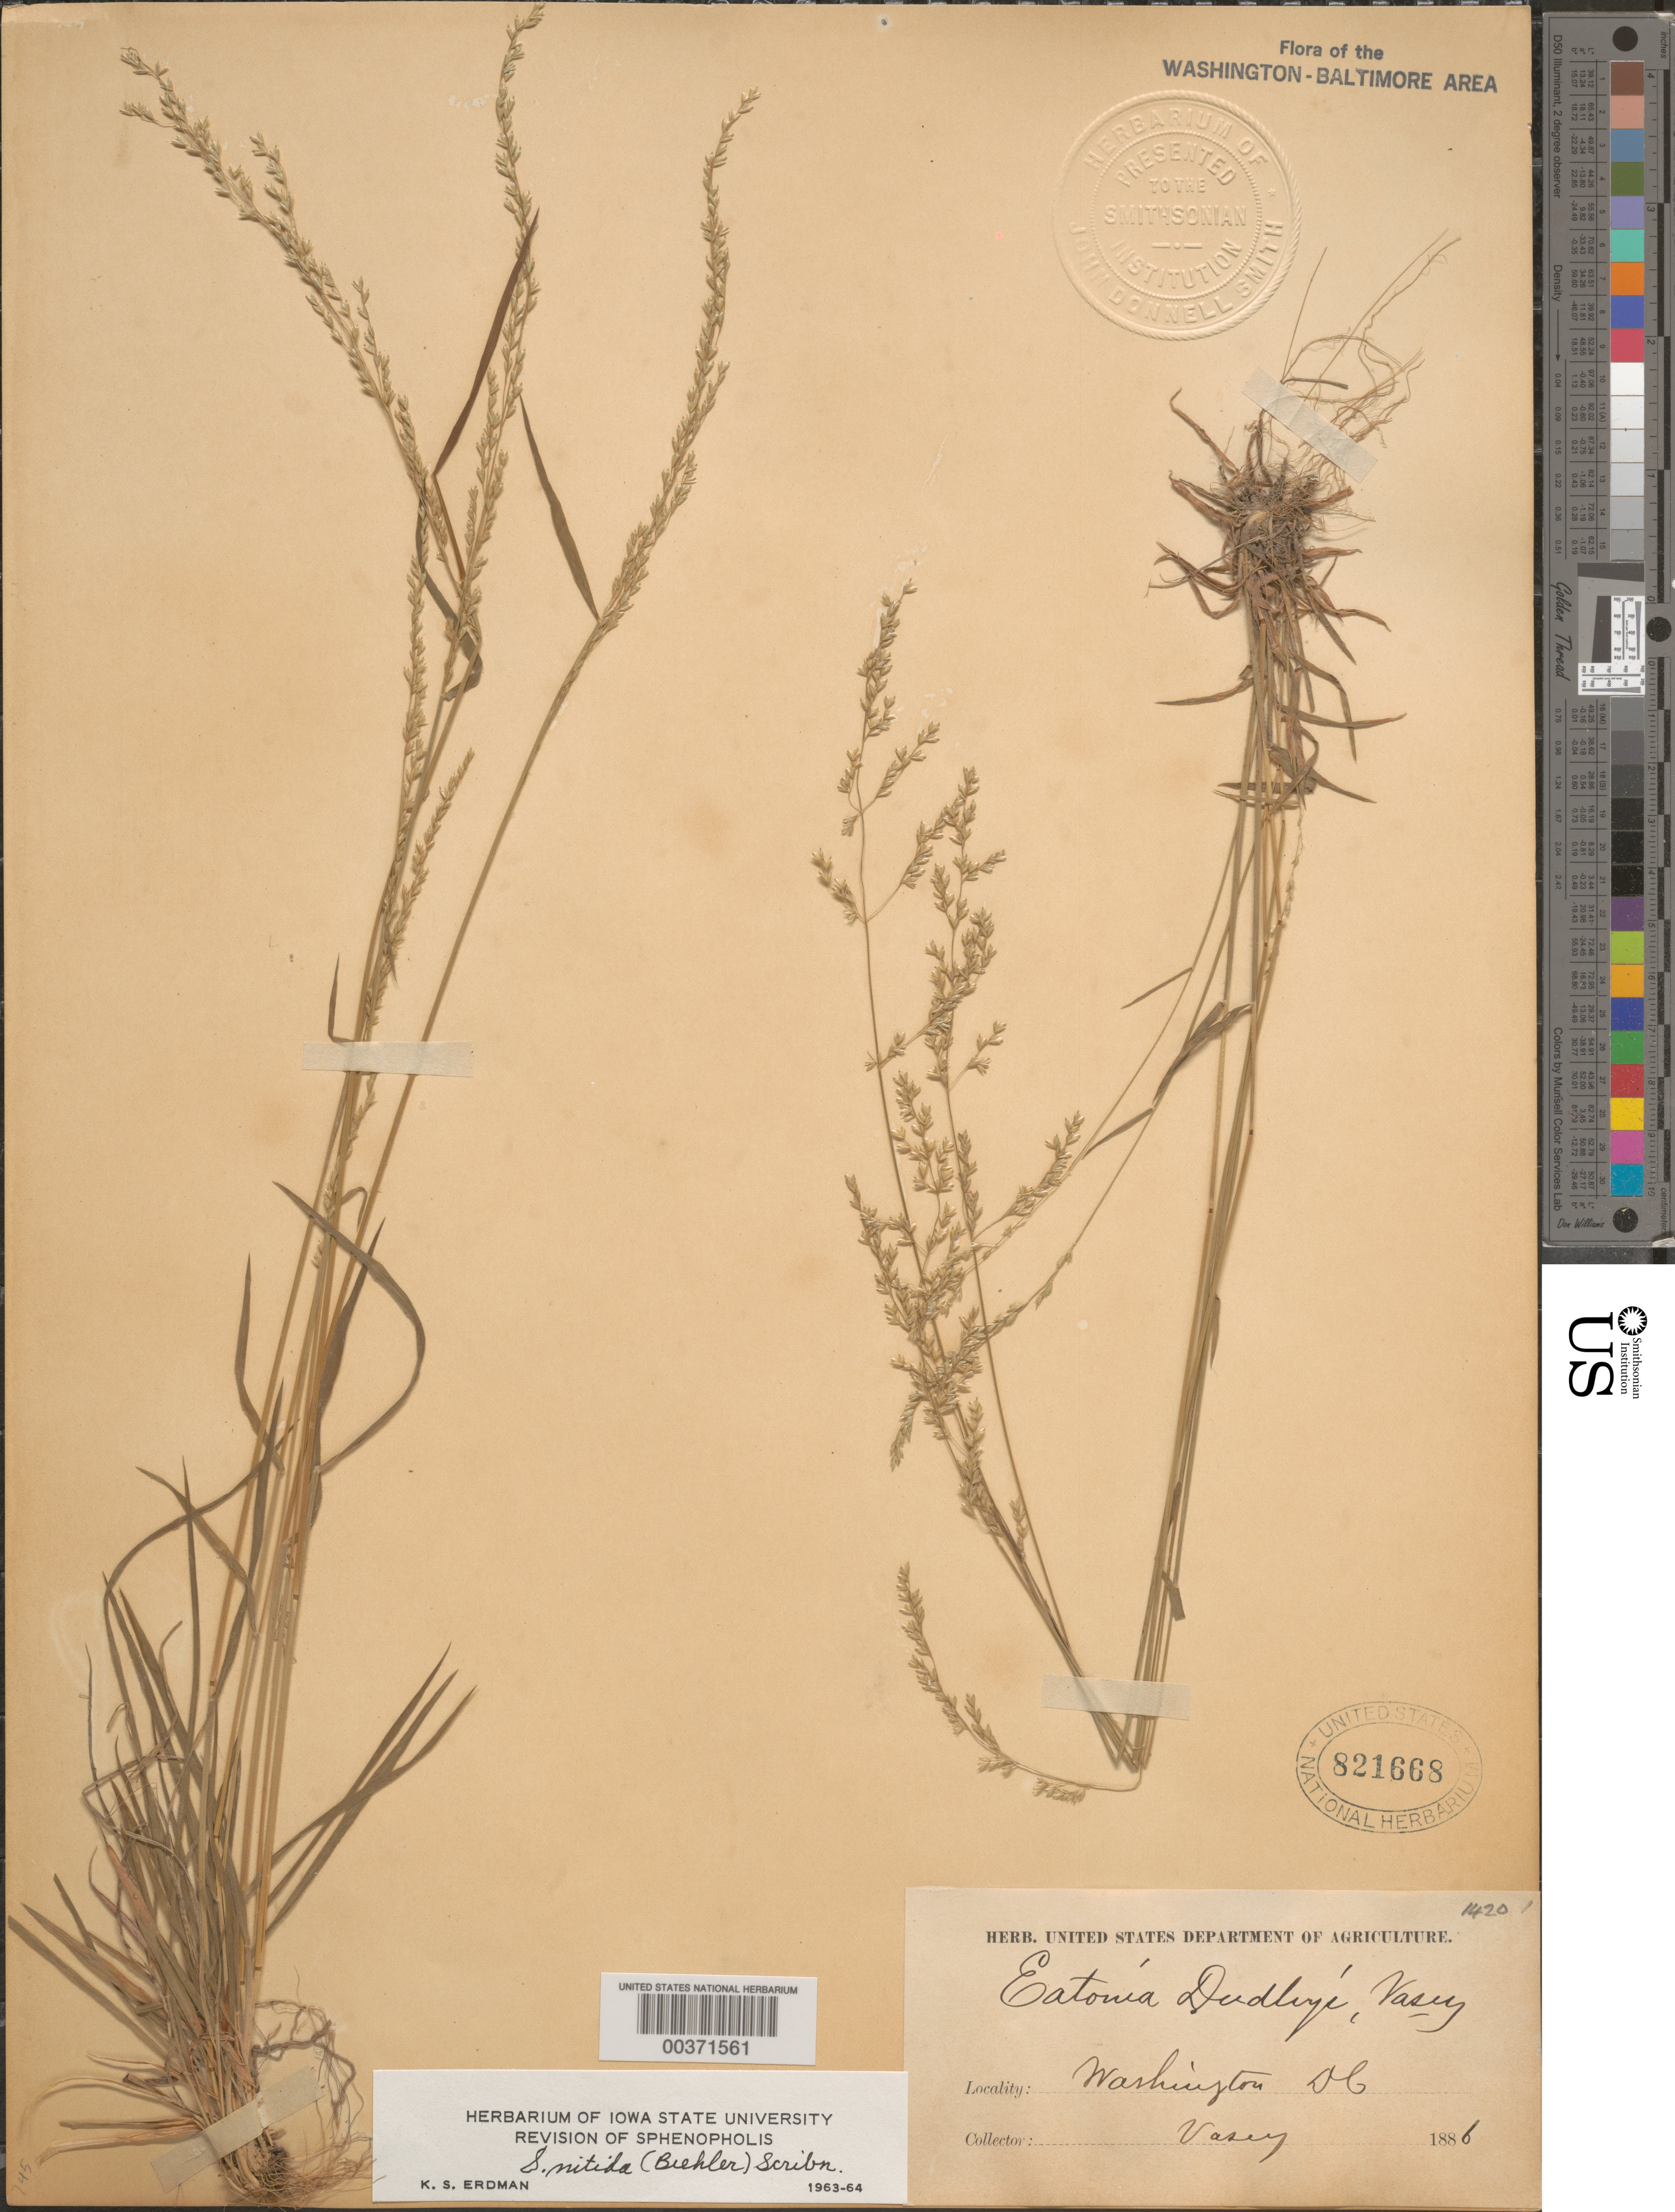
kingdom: Plantae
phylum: Tracheophyta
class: Liliopsida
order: Poales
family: Poaceae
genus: Sphenopholis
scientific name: Sphenopholis nitida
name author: (Biehler) Scribn.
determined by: Erdman, K. S.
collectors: G. Vasey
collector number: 14201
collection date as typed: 1886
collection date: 1886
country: United States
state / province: District of Columbia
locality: Washington DC and vicinity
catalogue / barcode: US 821668